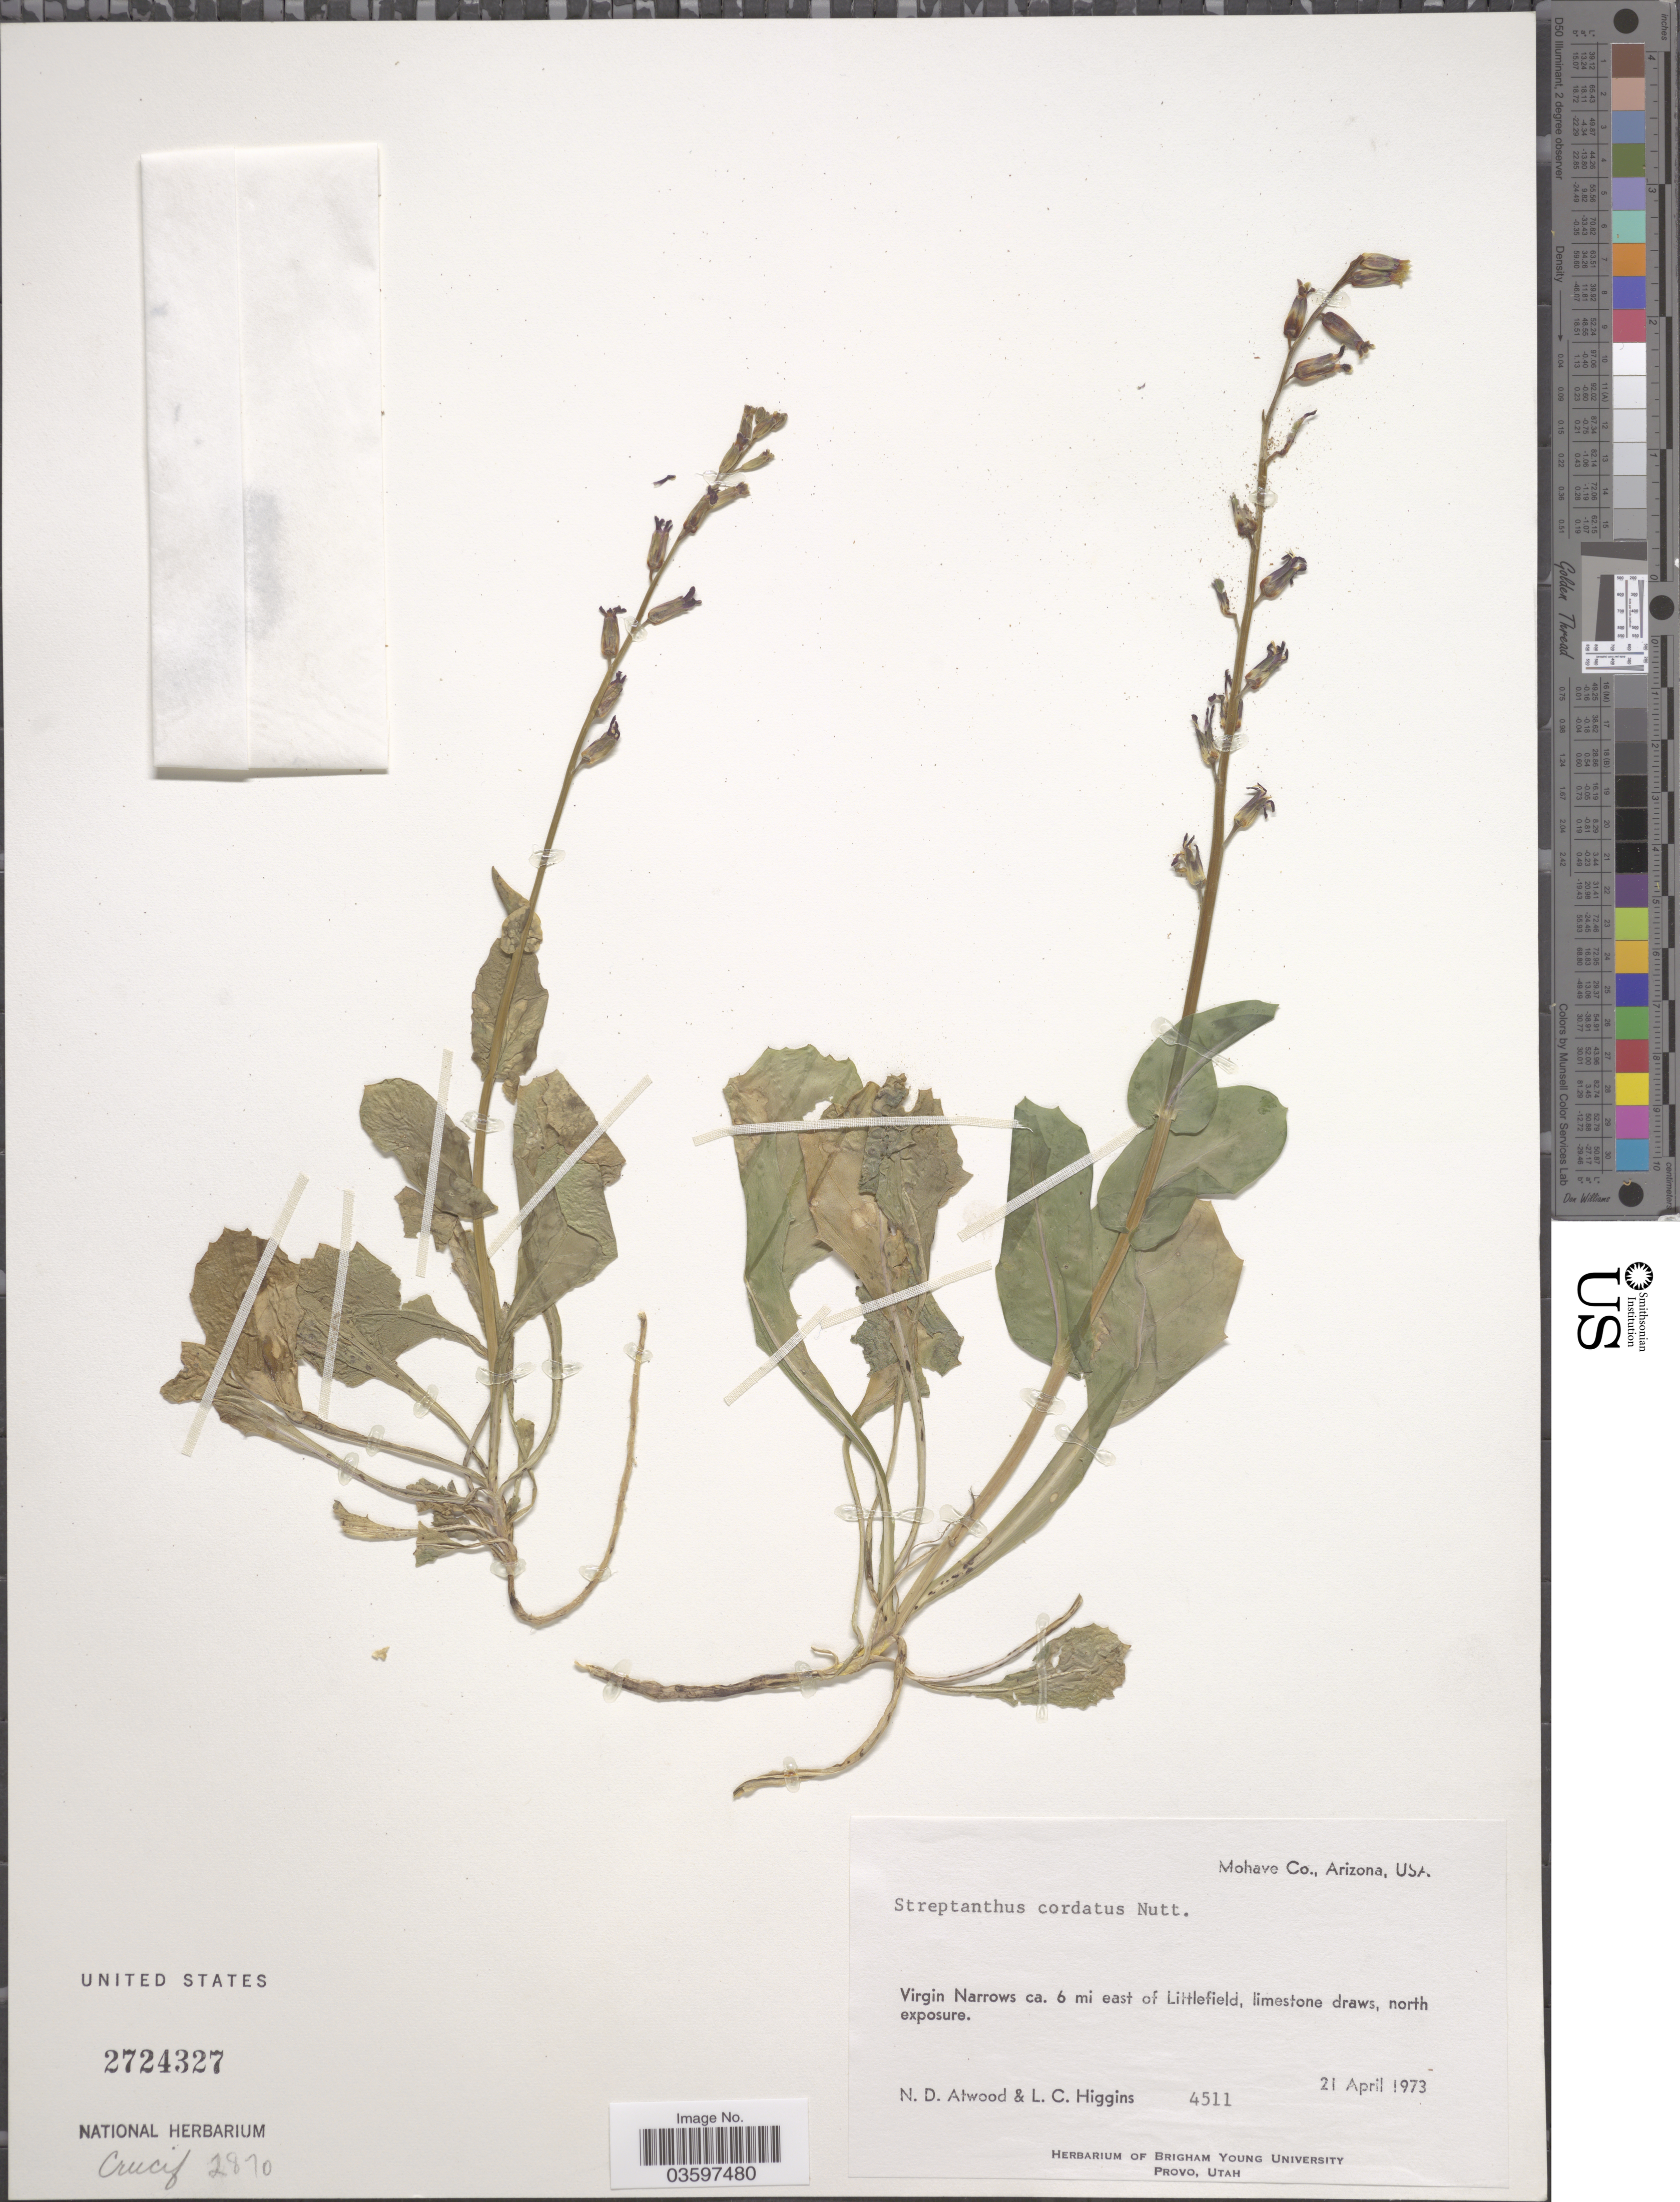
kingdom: Plantae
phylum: Tracheophyta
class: Magnoliopsida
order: Brassicales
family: Brassicaceae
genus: Streptanthus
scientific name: Streptanthus cordatus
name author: Nutt. ex Torr. & A. Gray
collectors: N. Atwood & L. Higgins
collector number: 4511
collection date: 1973-04-21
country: United States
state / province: Arizona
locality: Mohave Co. Virgin Narrows ca. 6 mi east of Littlefield.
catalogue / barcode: US 2724327